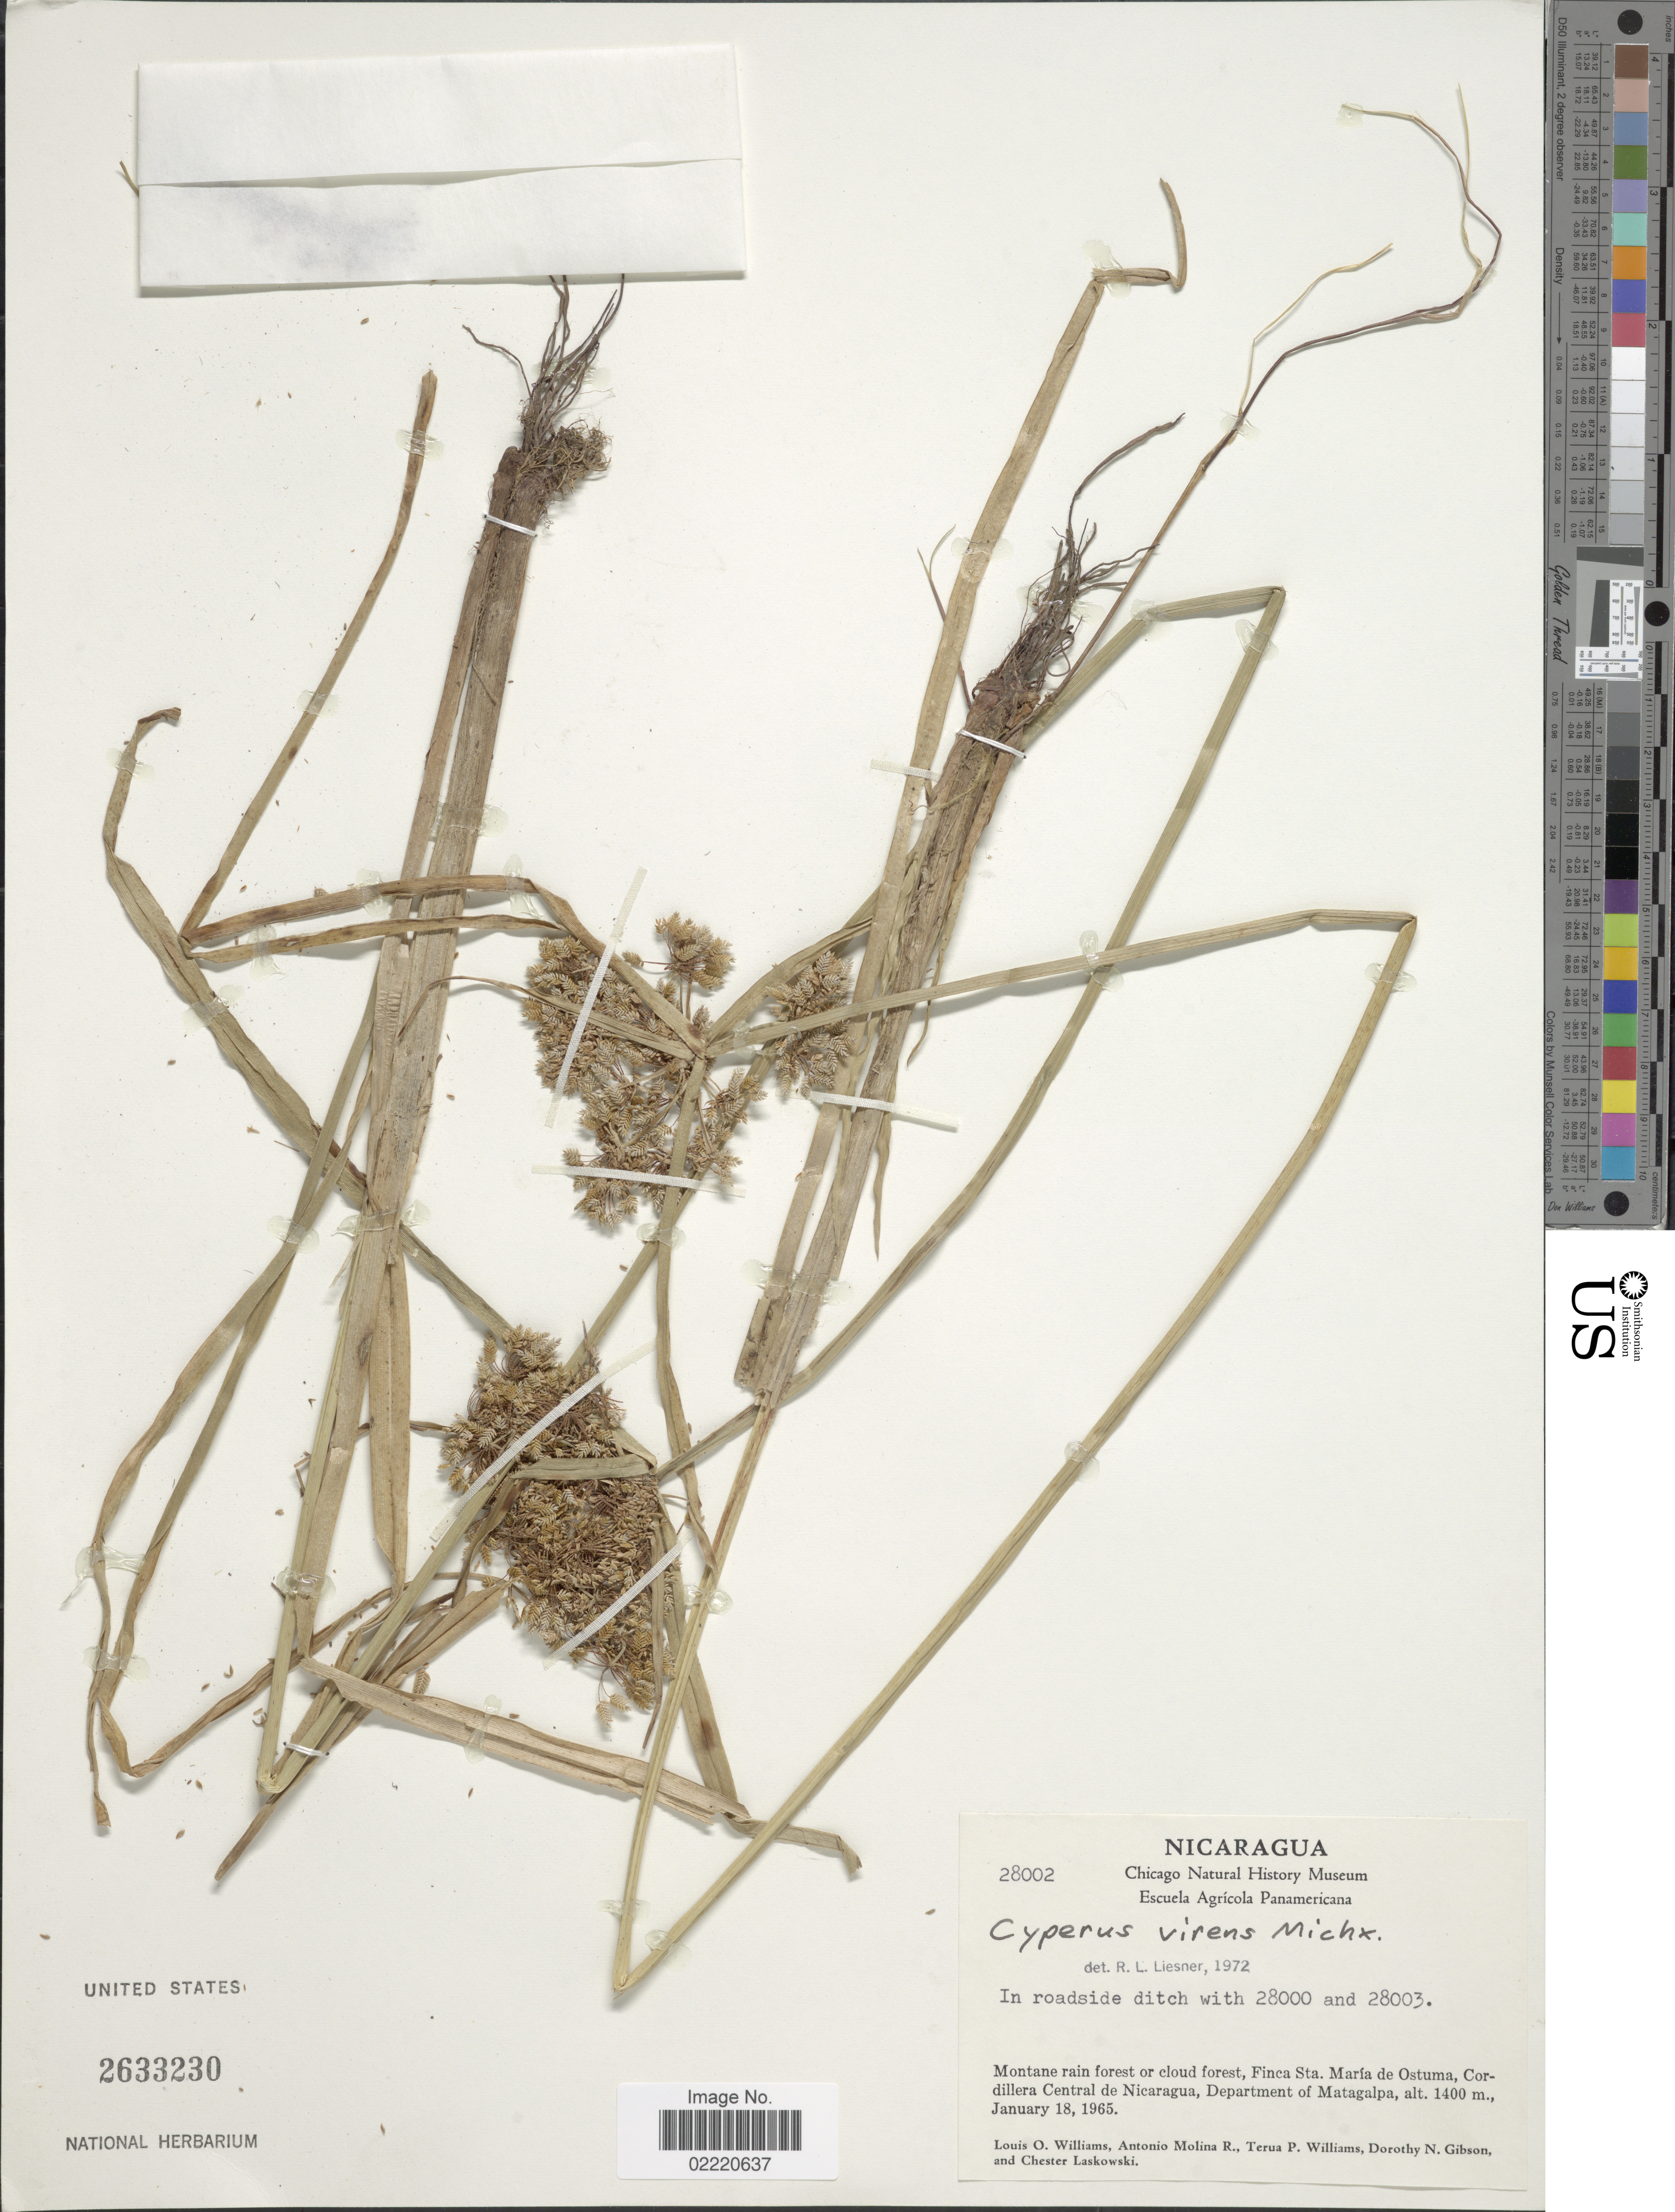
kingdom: Plantae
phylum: Tracheophyta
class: Liliopsida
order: Poales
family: Cyperaceae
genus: Cyperus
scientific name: Cyperus virens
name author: Michx.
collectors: L. O. Williams, A. Molina R., T. P. Williams, D. N. Gibson & C. Laskowski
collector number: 28002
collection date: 1965-01-18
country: Nicaragua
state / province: Matagalpa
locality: Montane rain forest or cloud forest, Finca Sta. Maria de Ostuma, Cordillera Central de NIcaragua, Department of Matagalpa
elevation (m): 1400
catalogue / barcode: US 2633230